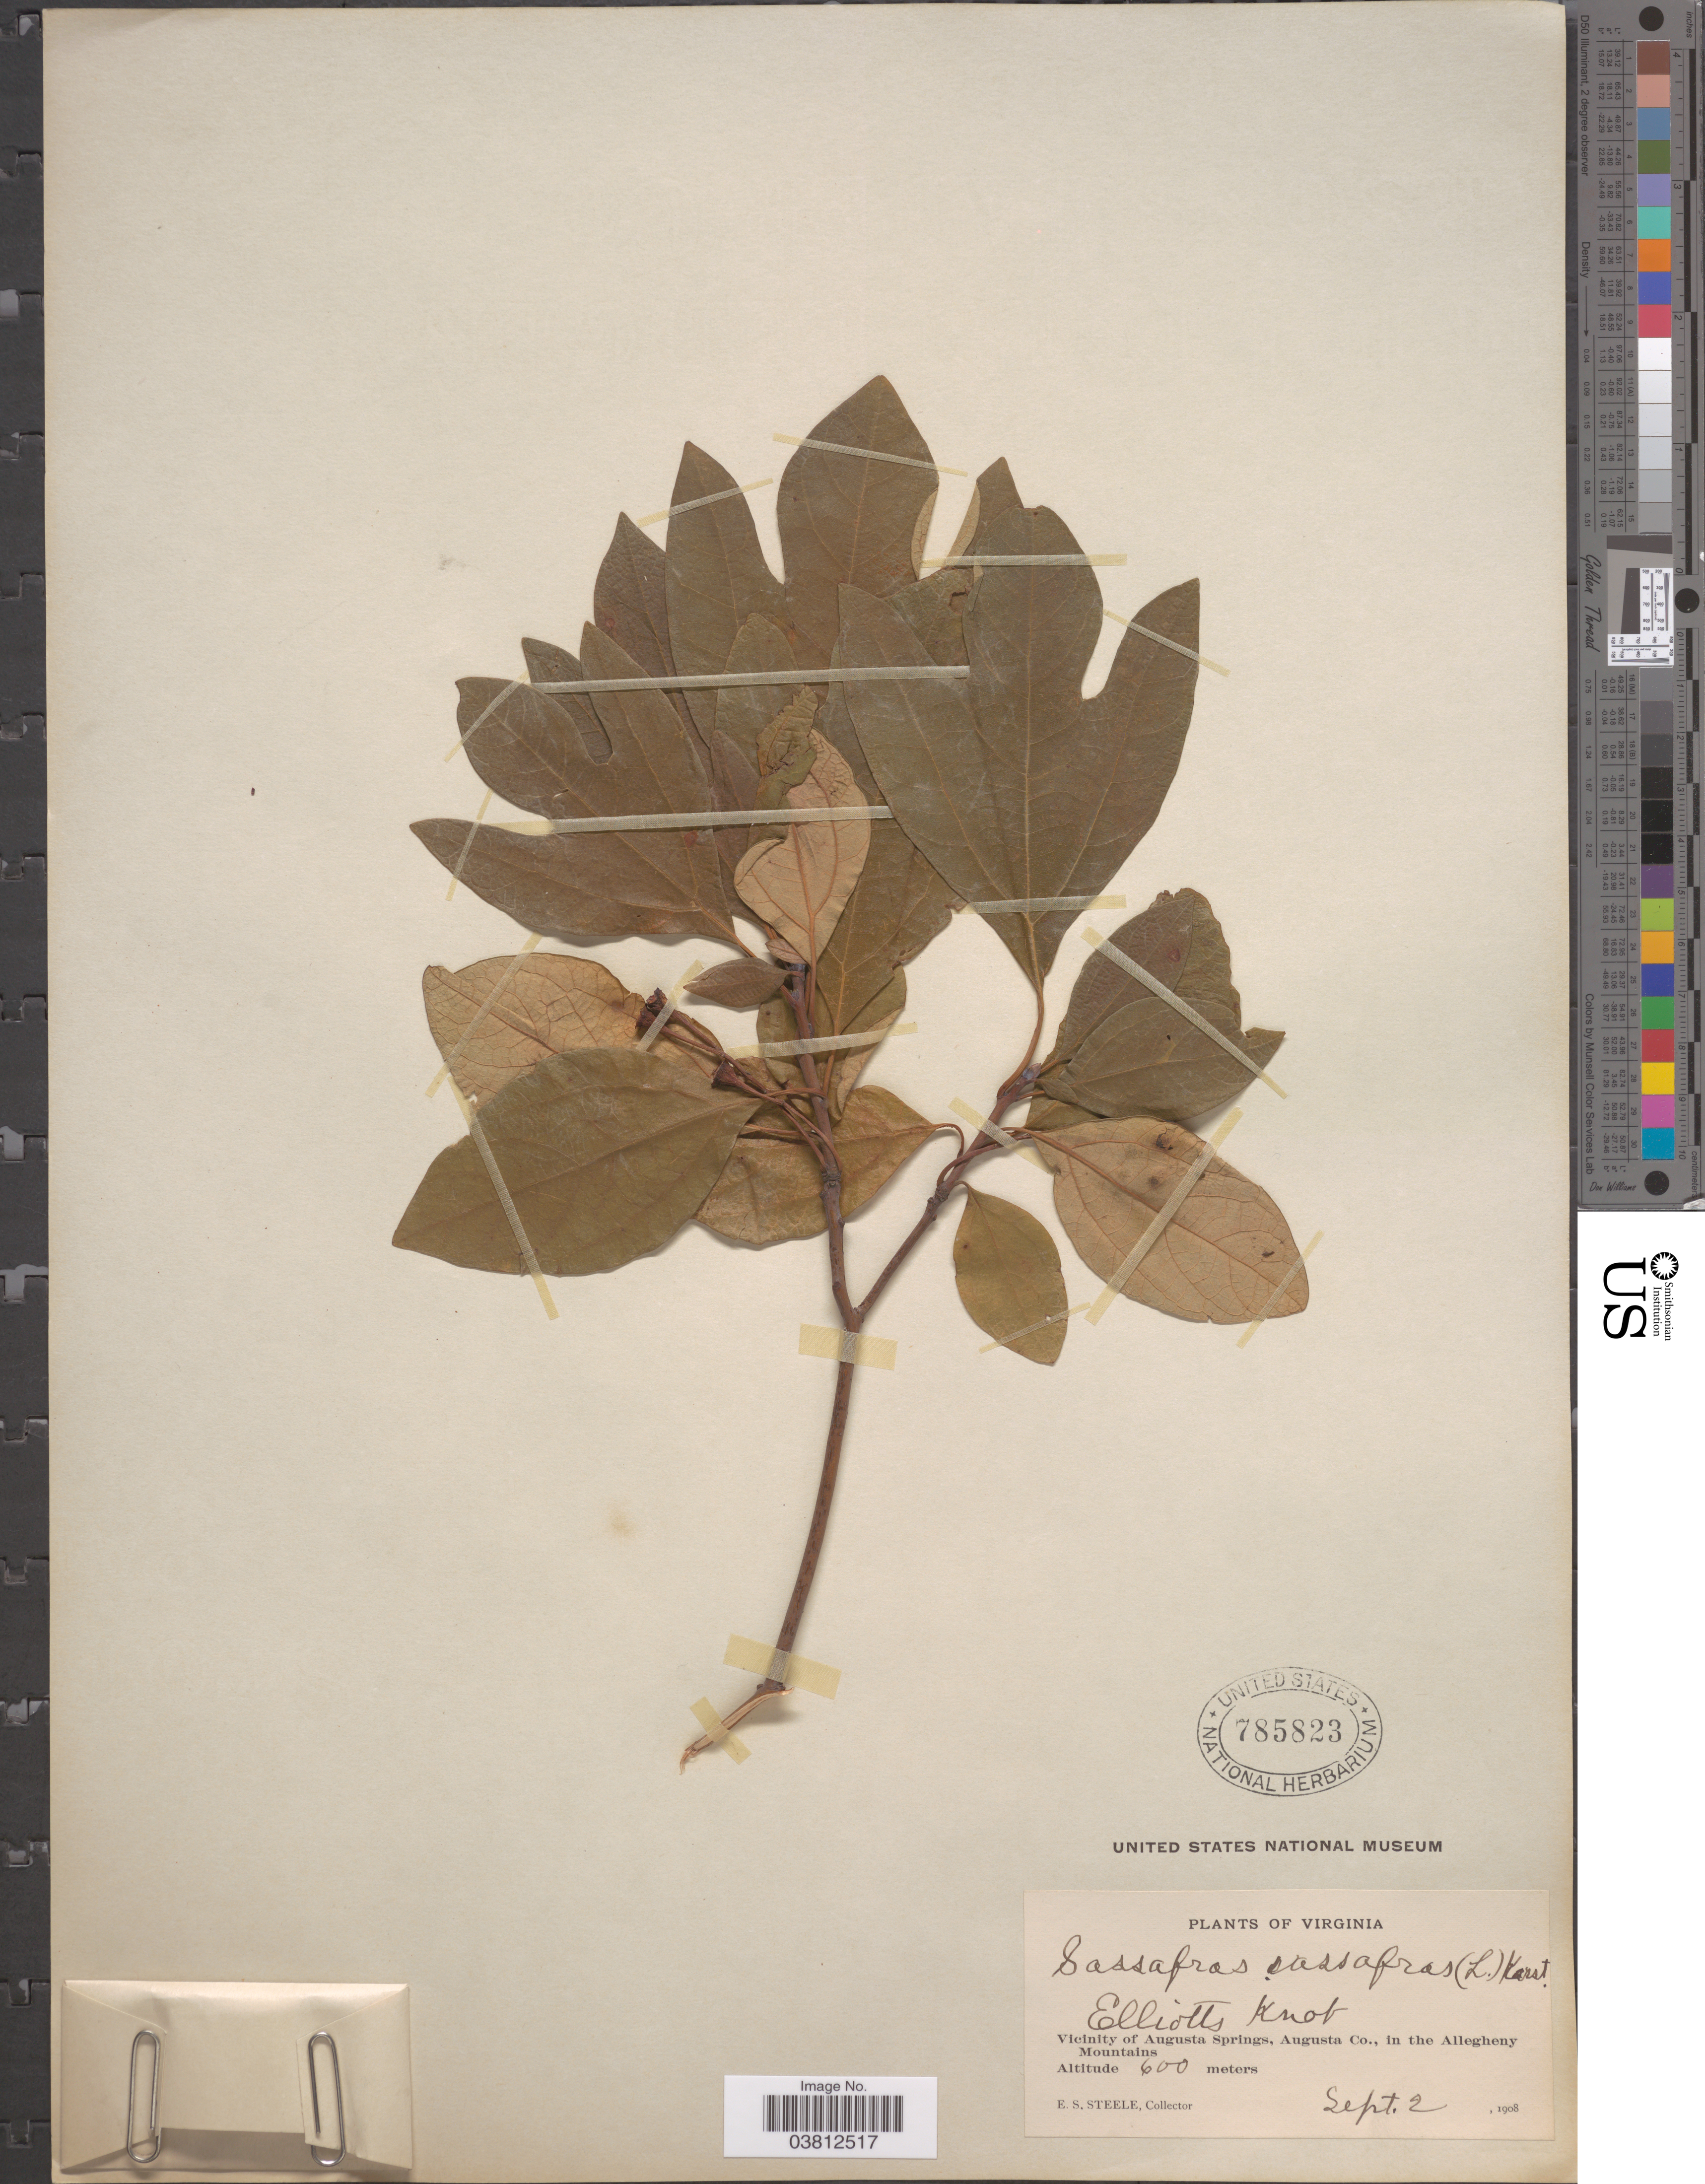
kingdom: Plantae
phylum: Tracheophyta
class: Magnoliopsida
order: Laurales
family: Lauraceae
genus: Sassafras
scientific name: Sassafras albidum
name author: (Nutt.) Nees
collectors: E. Steele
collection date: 1908-09-02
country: United States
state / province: Virginia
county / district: Augusta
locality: Elliotts Knob. Vicinity of Augusta Springs, Augusta Co., in the Allegheny Mountains.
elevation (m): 600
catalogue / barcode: US 785823